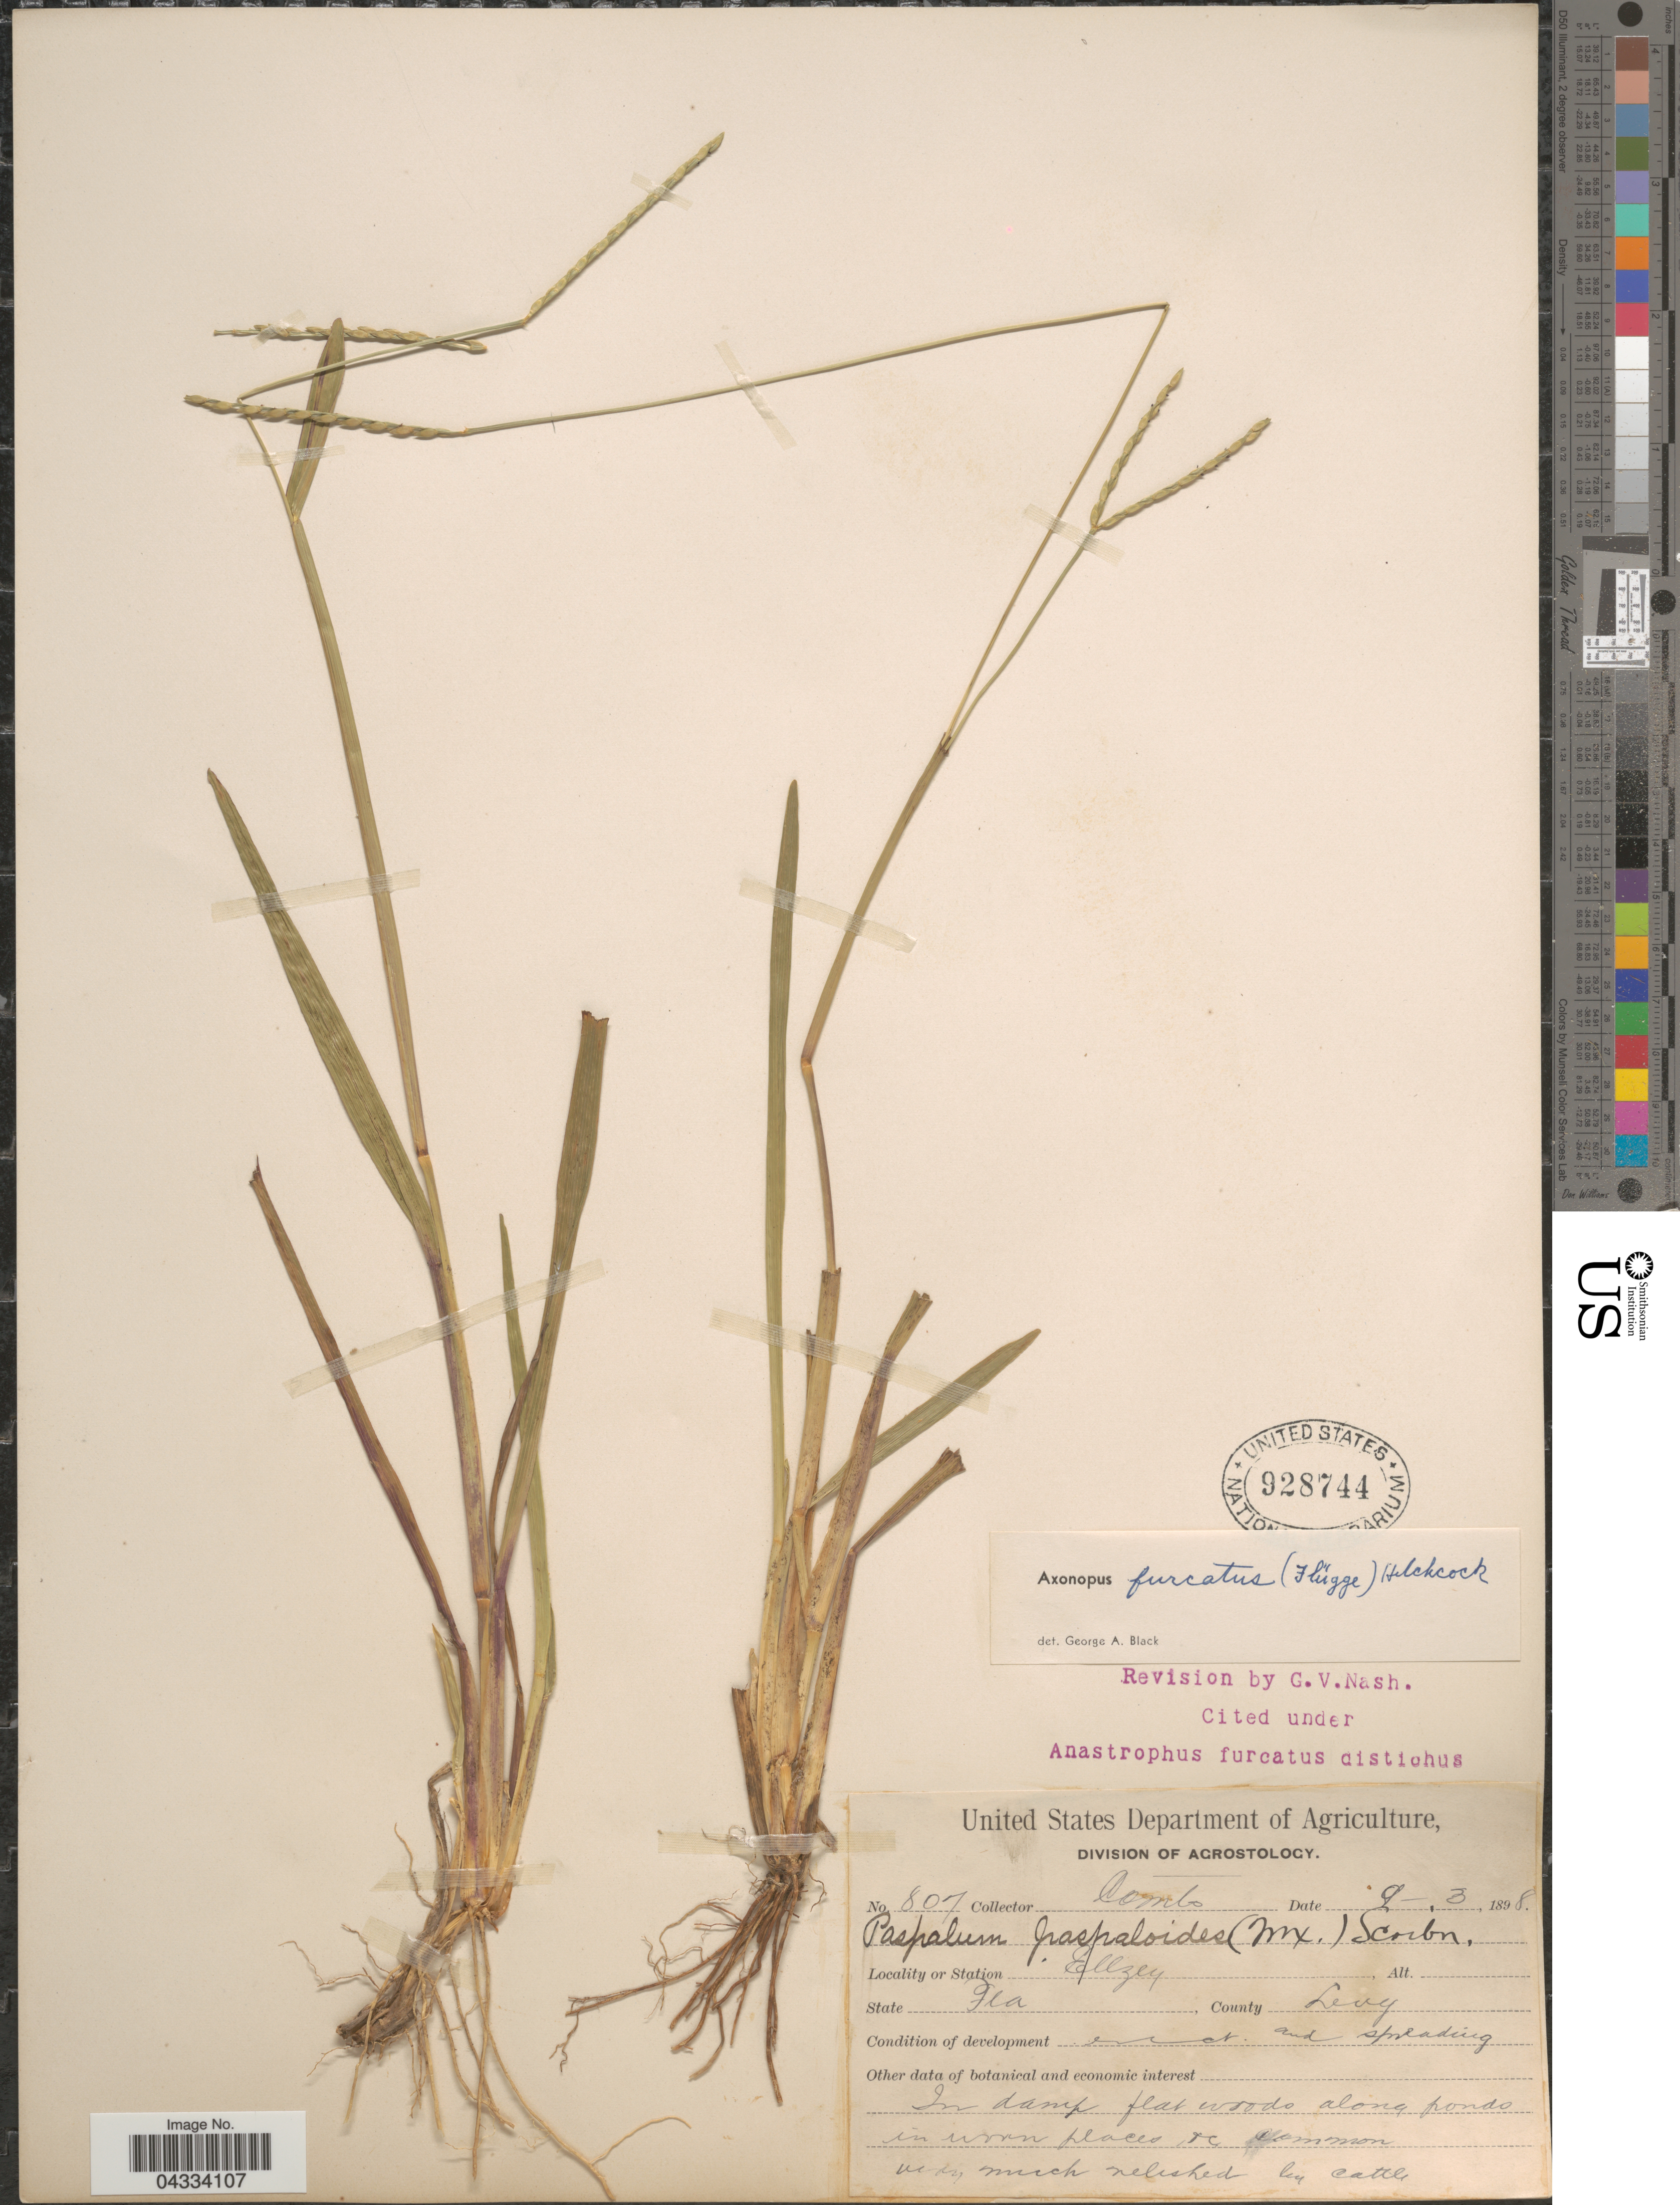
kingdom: Plantae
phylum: Tracheophyta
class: Liliopsida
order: Poales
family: Poaceae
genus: Axonopus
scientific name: Axonopus furcatus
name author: (Flüggé) Hitchc.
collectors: -. Combs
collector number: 807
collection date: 1898-09-03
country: United States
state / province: Florida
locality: Ellzey. County Levy.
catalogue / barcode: US 928744